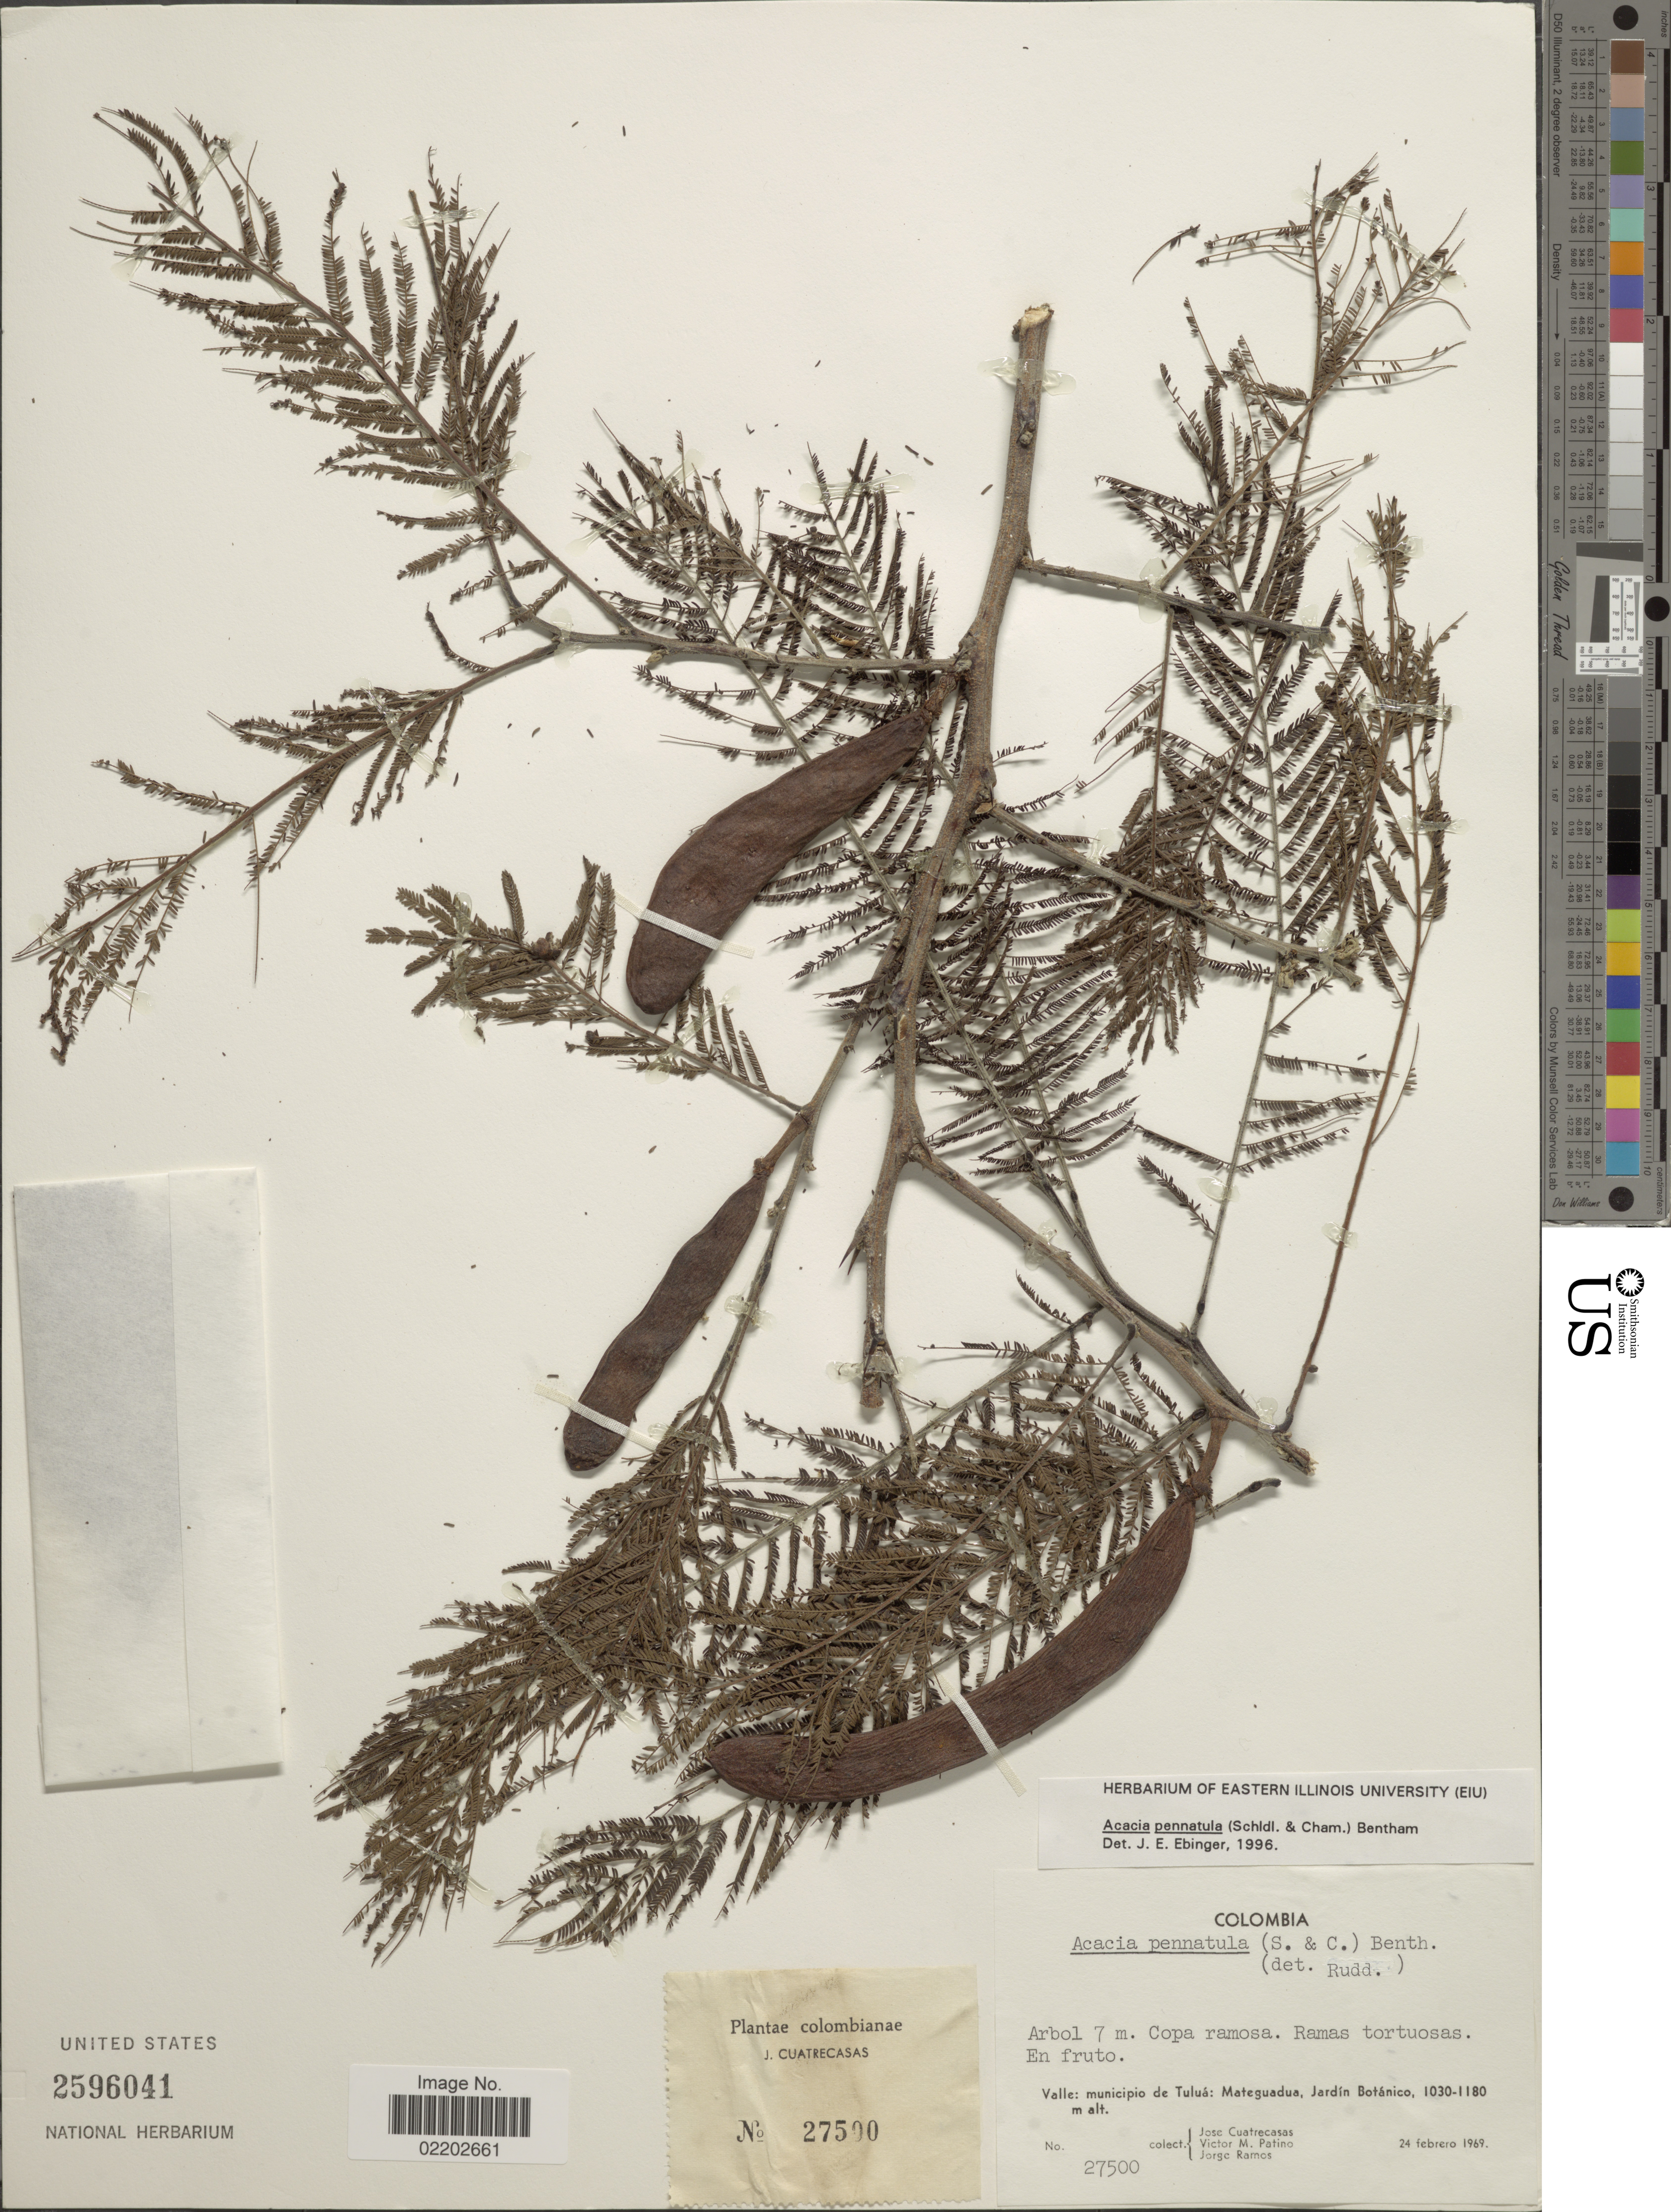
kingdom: Plantae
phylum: Tracheophyta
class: Magnoliopsida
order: Fabales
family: Fabaceae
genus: Vachellia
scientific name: Vachellia pennatula var. pennatula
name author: (Schltdl. & Cham.) Seigler & Ebinger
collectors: J. Cuatrecasas, V. M. Patiño & J. Ramos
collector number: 27500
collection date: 1969-02-24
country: Colombia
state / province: Valle del Cauca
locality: Valle: municipio de Tulua: Mateguadua, Jardin Botanico.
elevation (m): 1030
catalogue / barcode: US 2596041